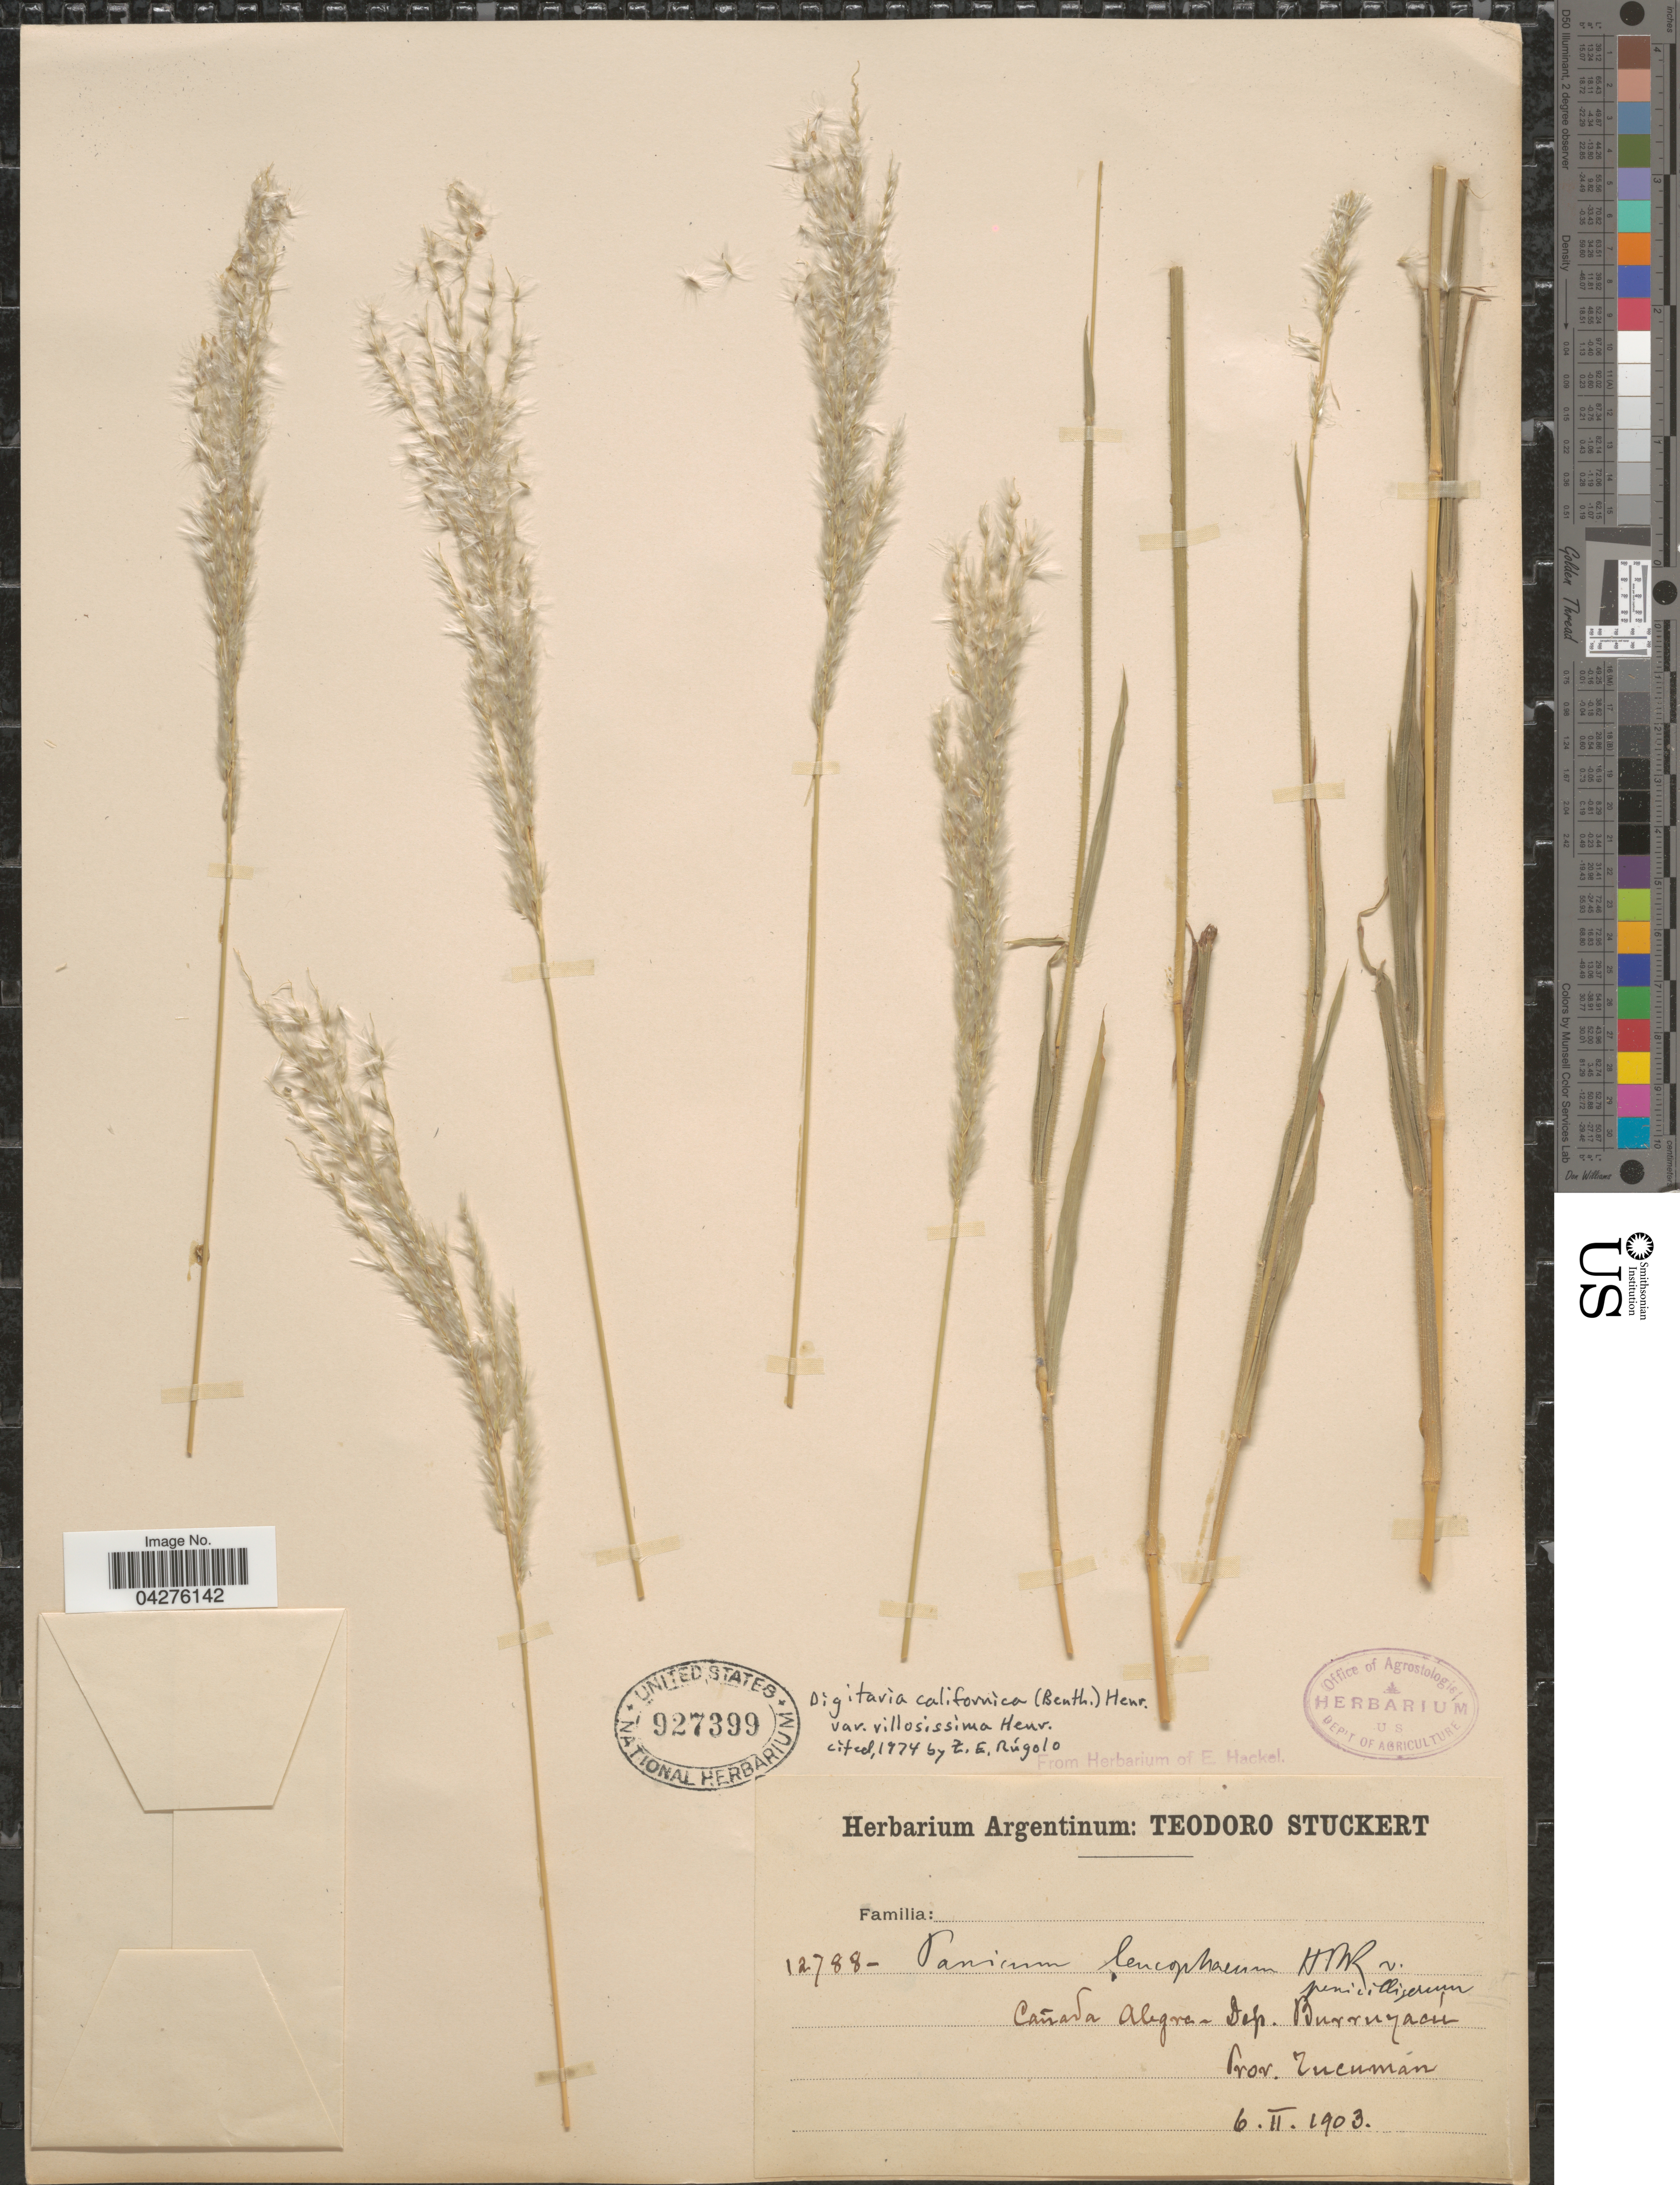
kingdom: Plantae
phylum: Tracheophyta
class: Liliopsida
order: Poales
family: Poaceae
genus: Digitaria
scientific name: Digitaria californica var. villosissima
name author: Henr.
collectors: T. Stuckert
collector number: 12788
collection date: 1903-02-06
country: Argentina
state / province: Tucuman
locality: Cañada Alegra - Dep. Burruyacú.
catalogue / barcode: US 927399